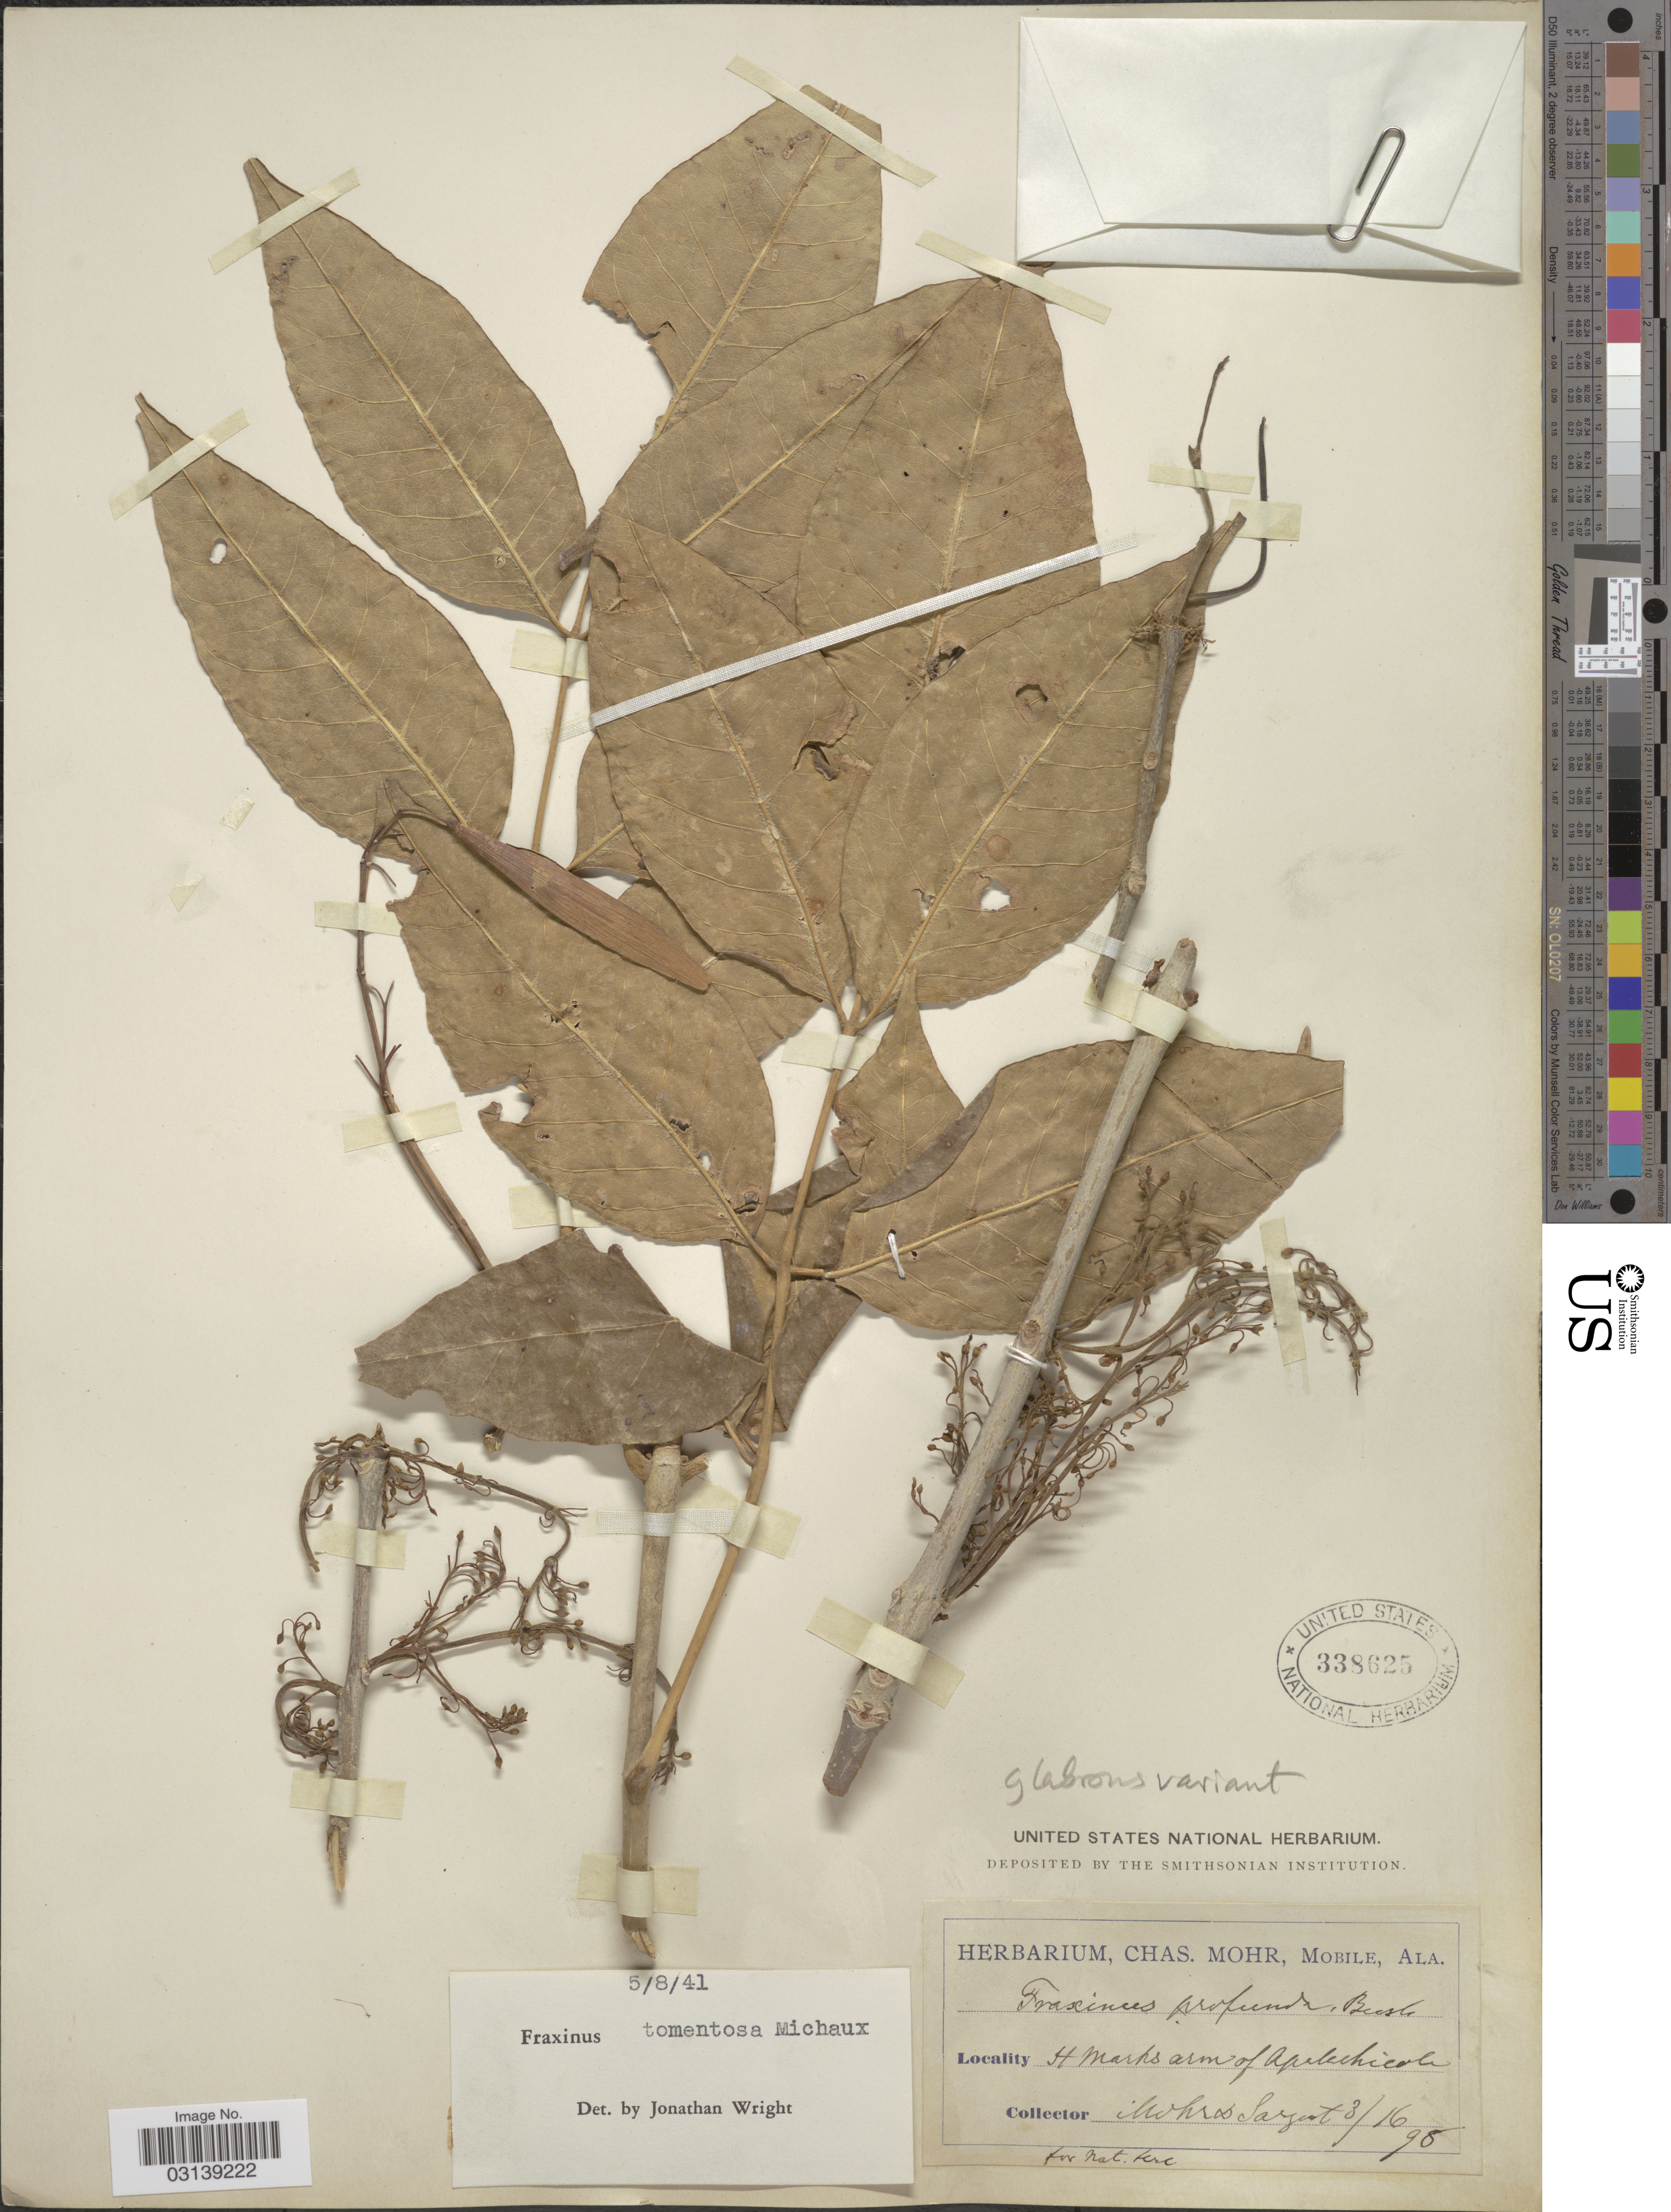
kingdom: Plantae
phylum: Tracheophyta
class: Magnoliopsida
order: Lamiales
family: Oleaceae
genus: Fraxinus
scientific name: Fraxinus profunda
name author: (Bush) Bush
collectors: Mohr, C. T. (herbarium) & -- Sargent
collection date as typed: Transcribed d/m/y: 16/3/98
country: United States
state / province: Florida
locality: St marks arm of Apalachicola.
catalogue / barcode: US 338625